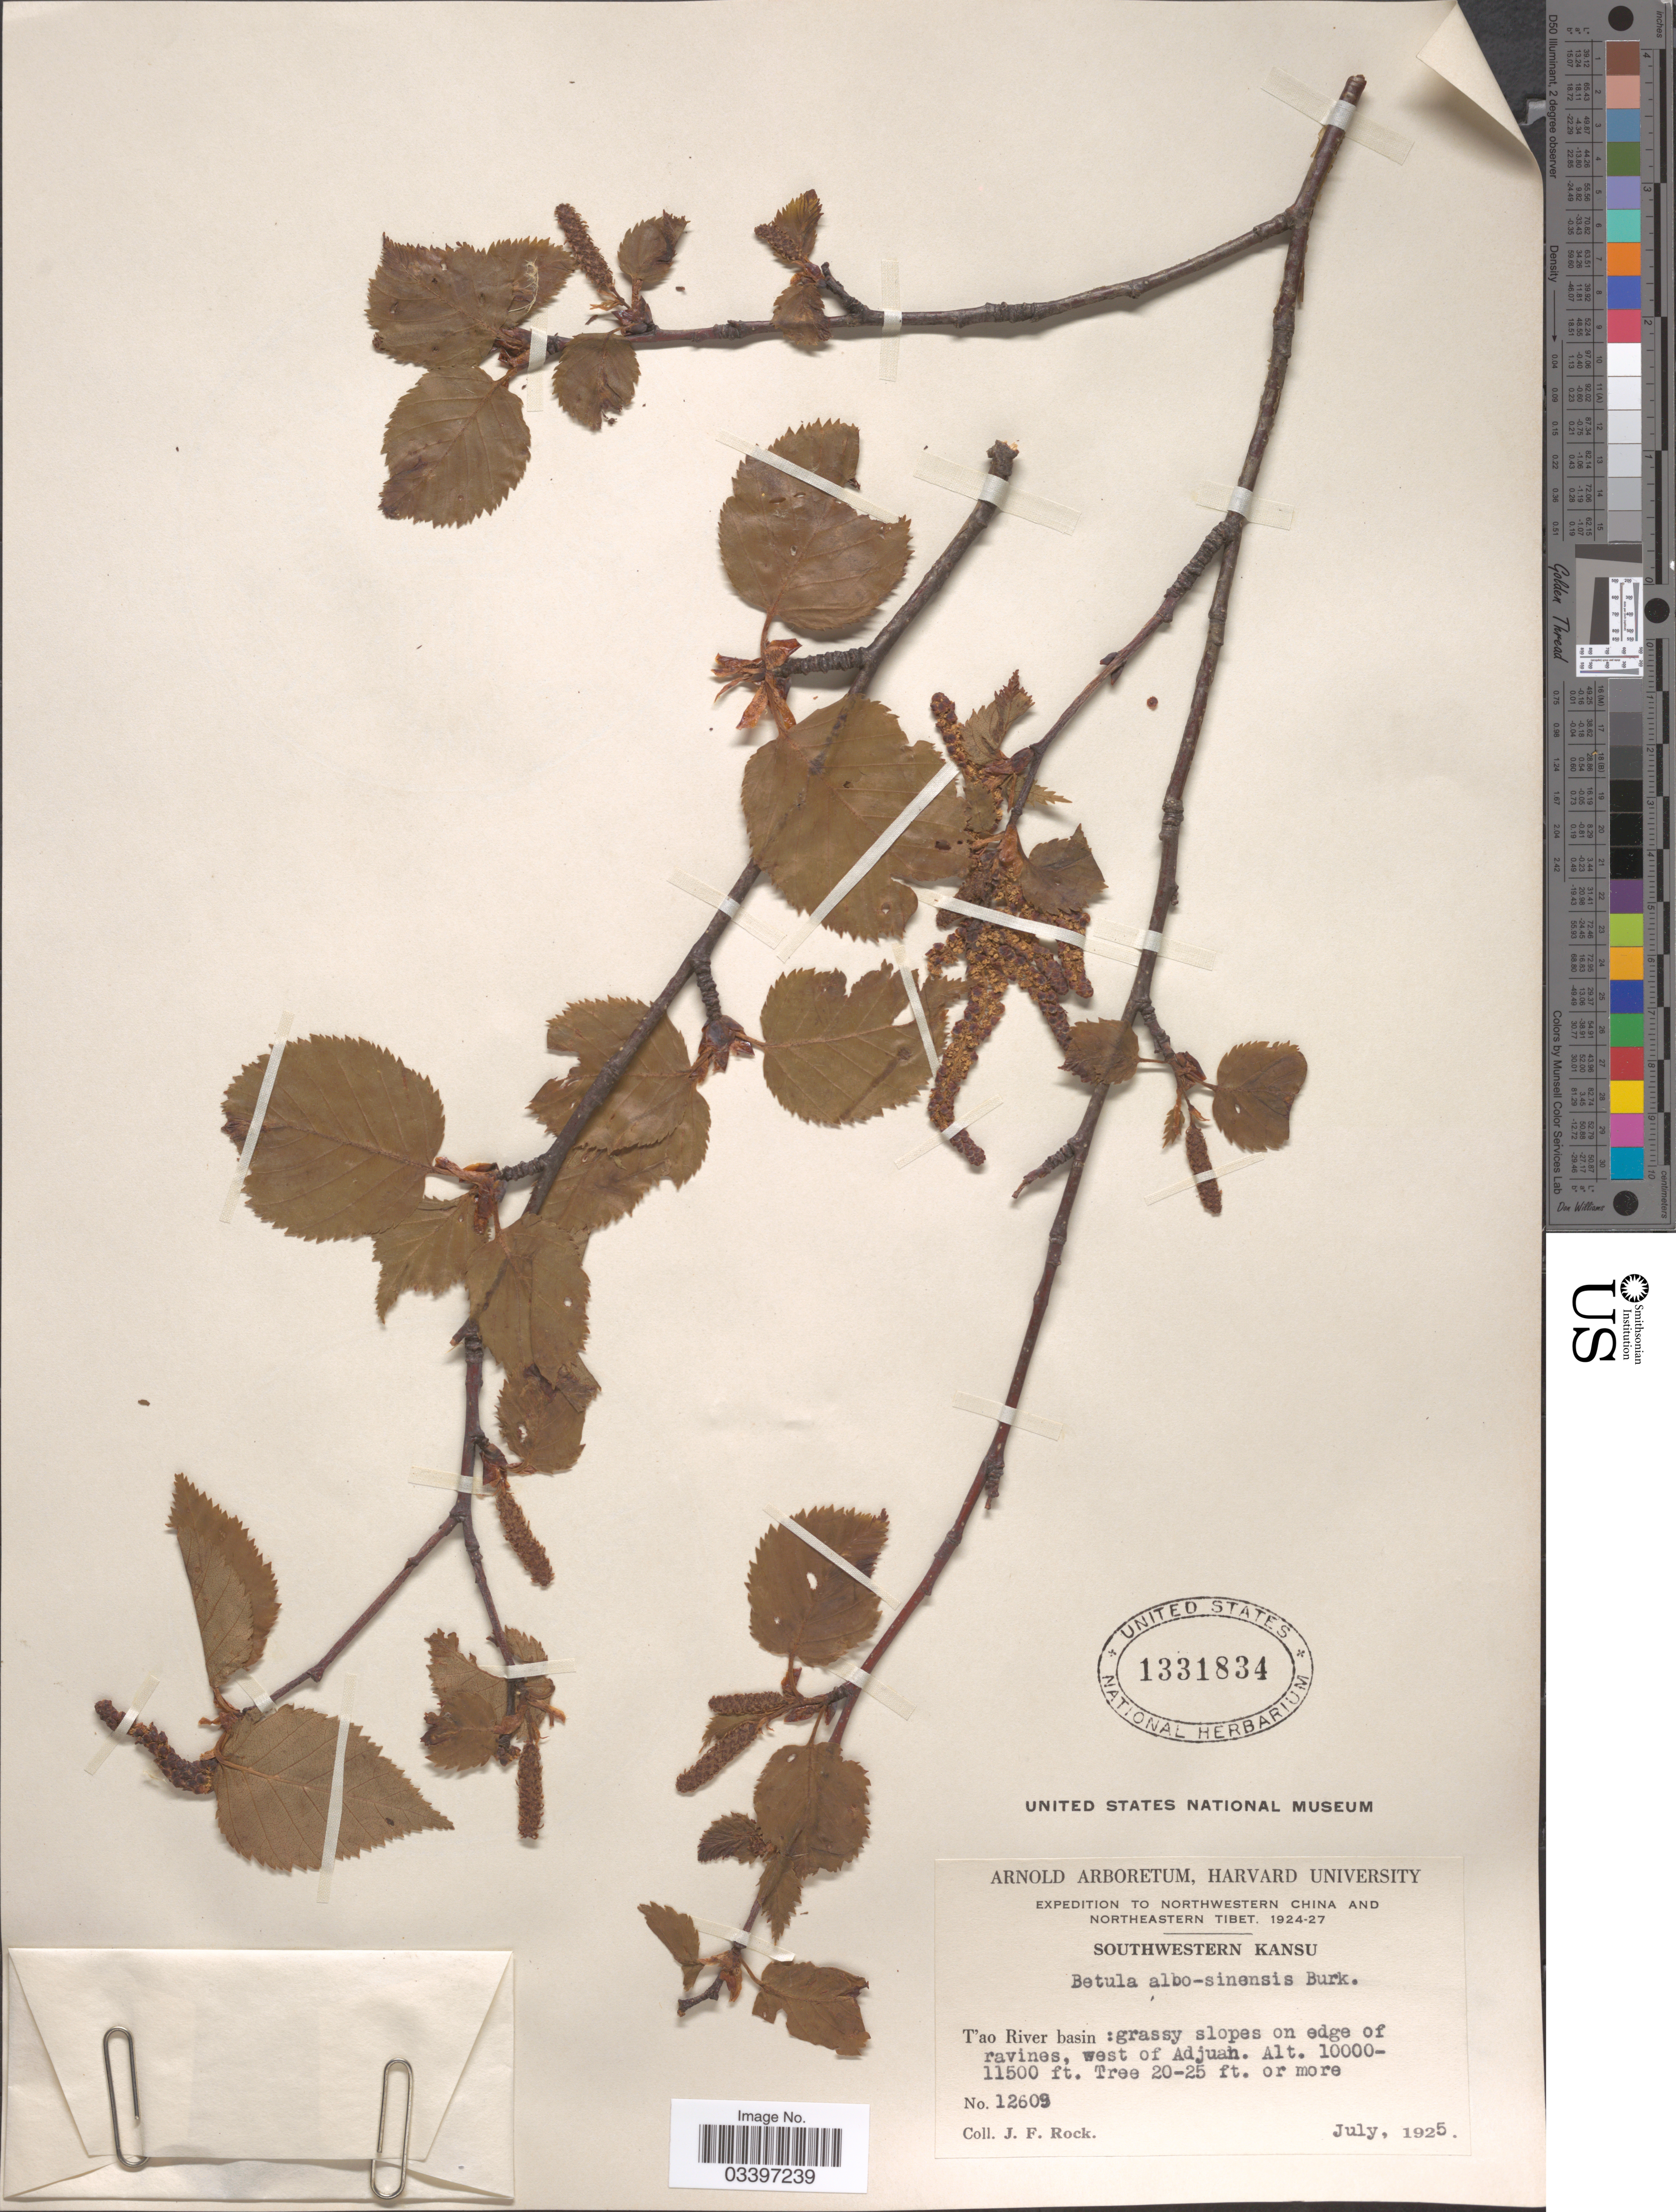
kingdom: Plantae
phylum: Tracheophyta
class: Magnoliopsida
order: Fagales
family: Betulaceae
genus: Betula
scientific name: Betula albosinensis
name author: Burkill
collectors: J. Rock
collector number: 12609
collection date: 1925-07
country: China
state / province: Gansu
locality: Northwestern China and Northeastern Tibet. Southwestern Kansu. T'ao River basin: grassy slopes on edge of ravines, west of Adjuah.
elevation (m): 3048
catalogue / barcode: US 1331834